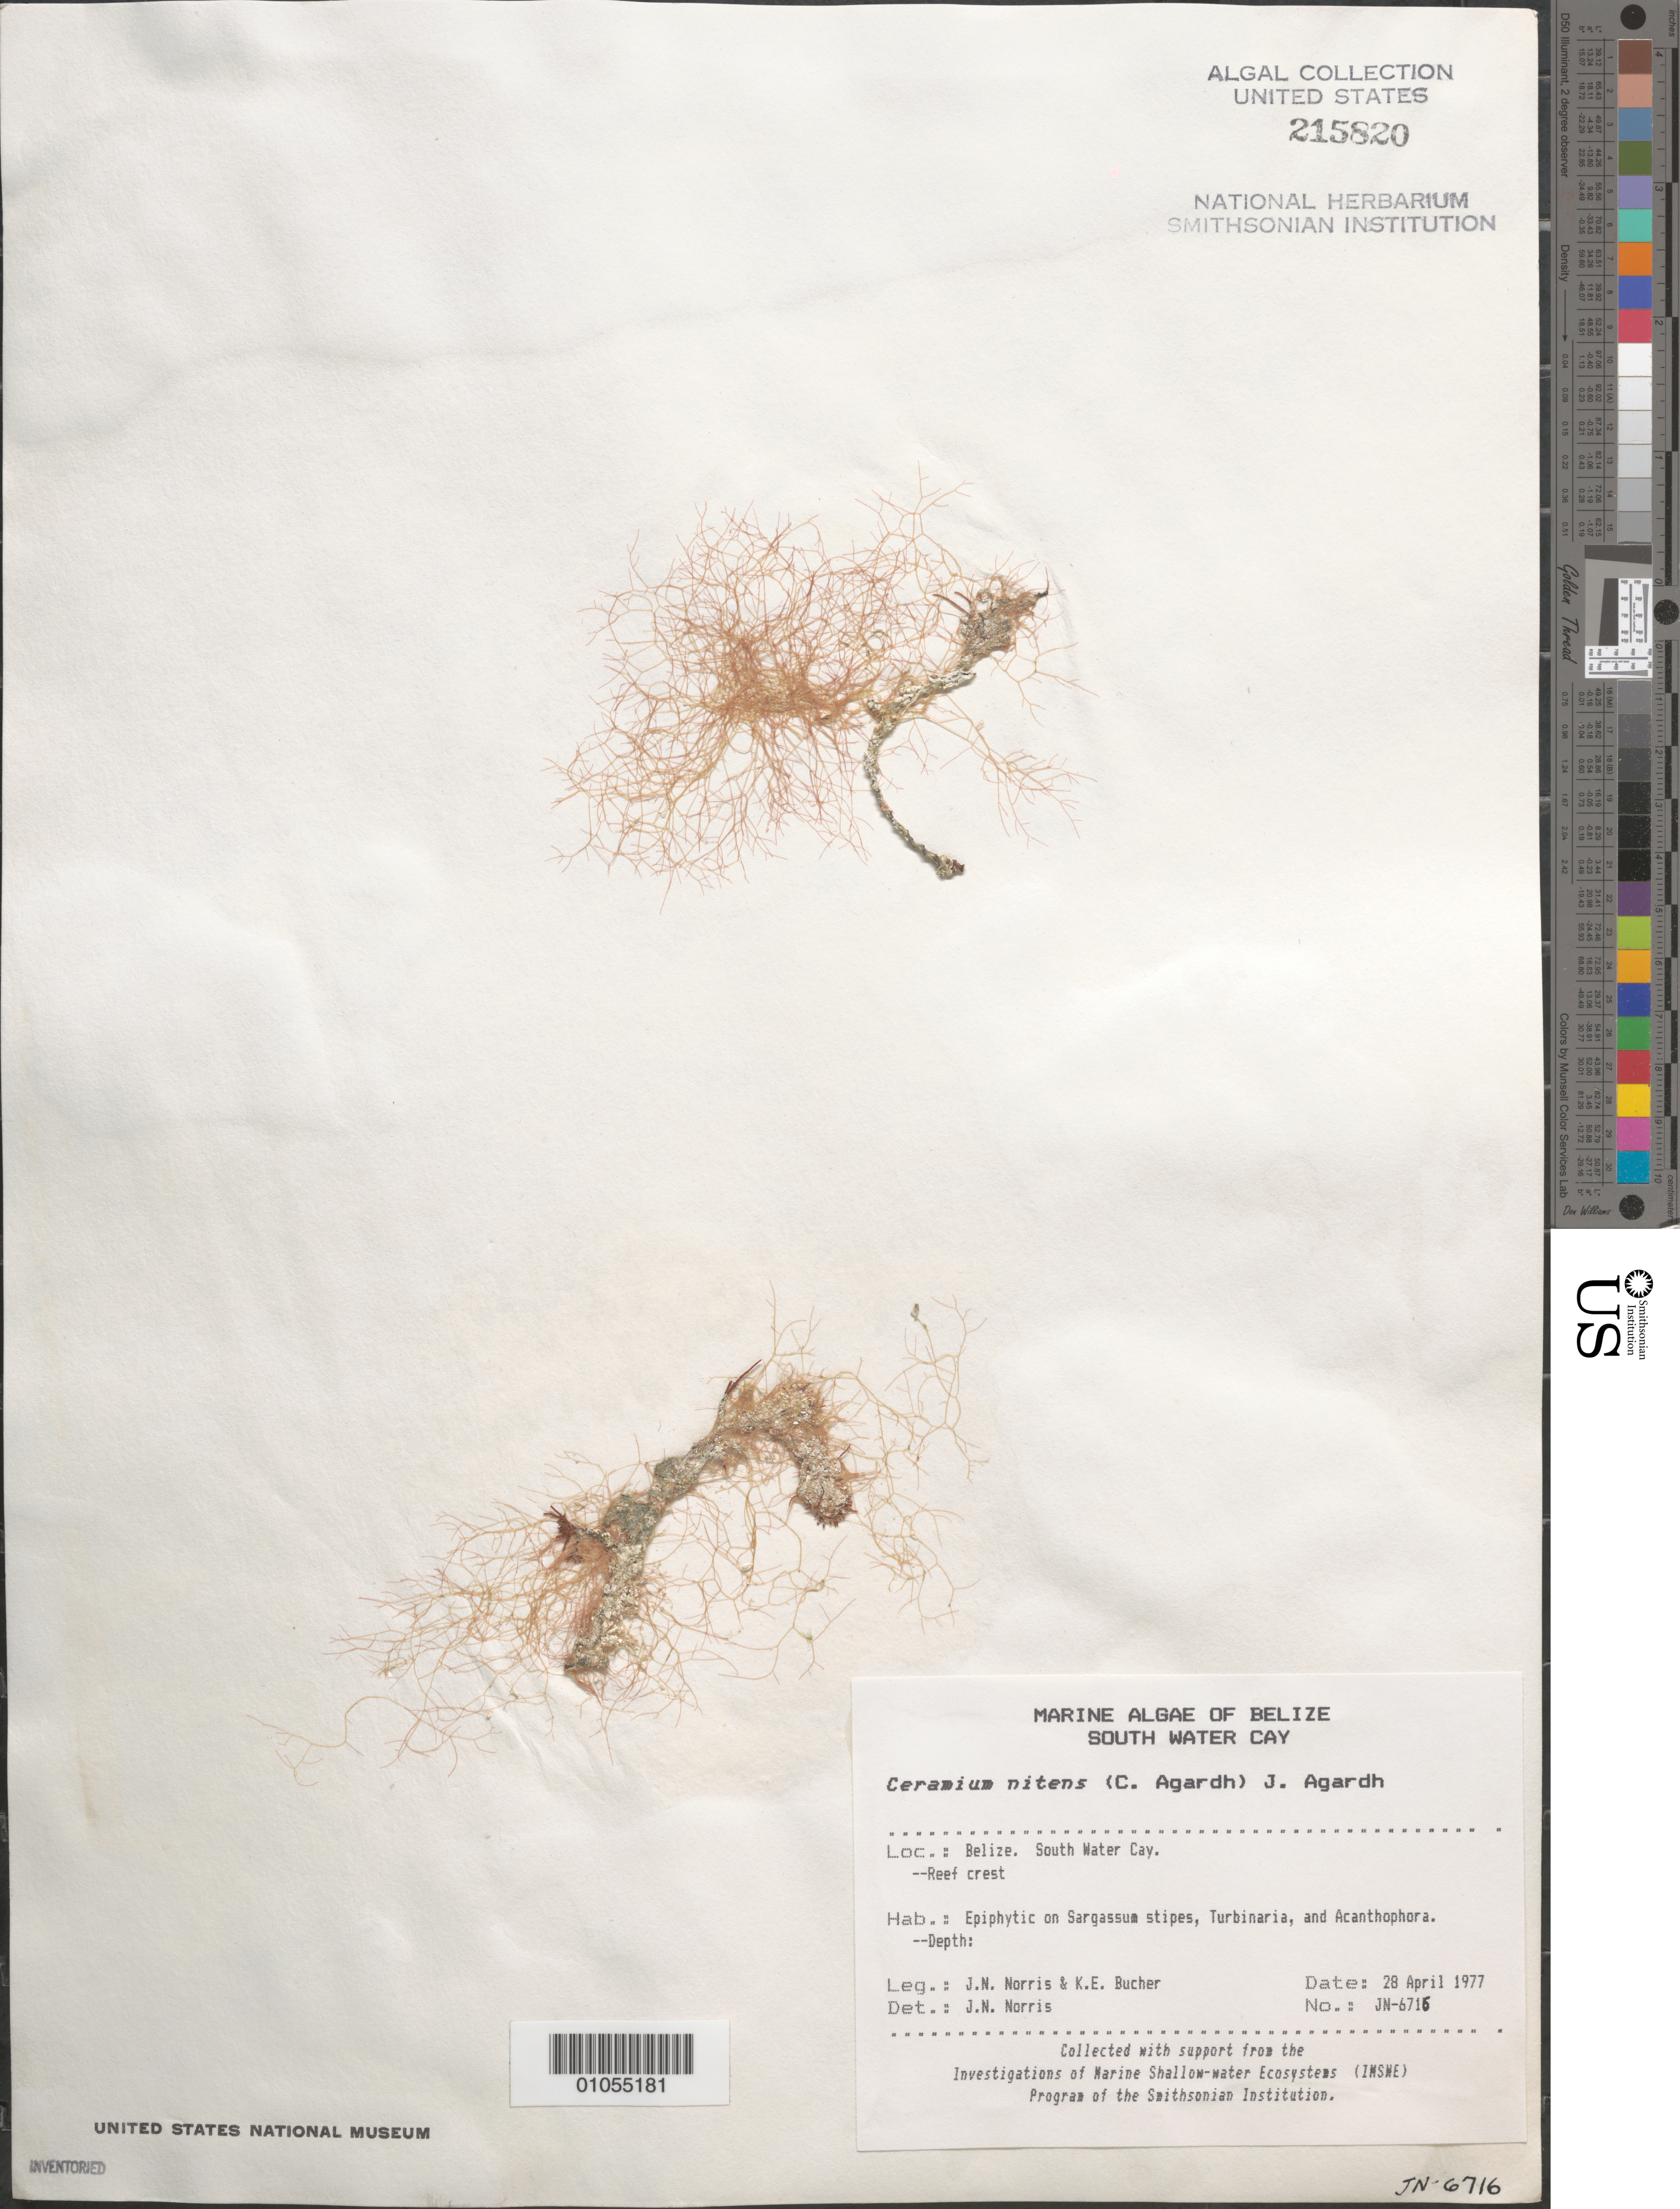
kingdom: Plantae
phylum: Rhodophyta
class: Florideophyceae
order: Ceramiales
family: Ceramiaceae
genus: Ceramium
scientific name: Ceramium nitens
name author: (C. Agardh) J. Agardh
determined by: Norris, James N.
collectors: J. N. Norris & K. E. Bucher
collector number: JN-6716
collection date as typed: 28 Apr 1977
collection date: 1977-04-28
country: Belize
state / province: Stann Creek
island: South Water Cay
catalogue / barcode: US 215820